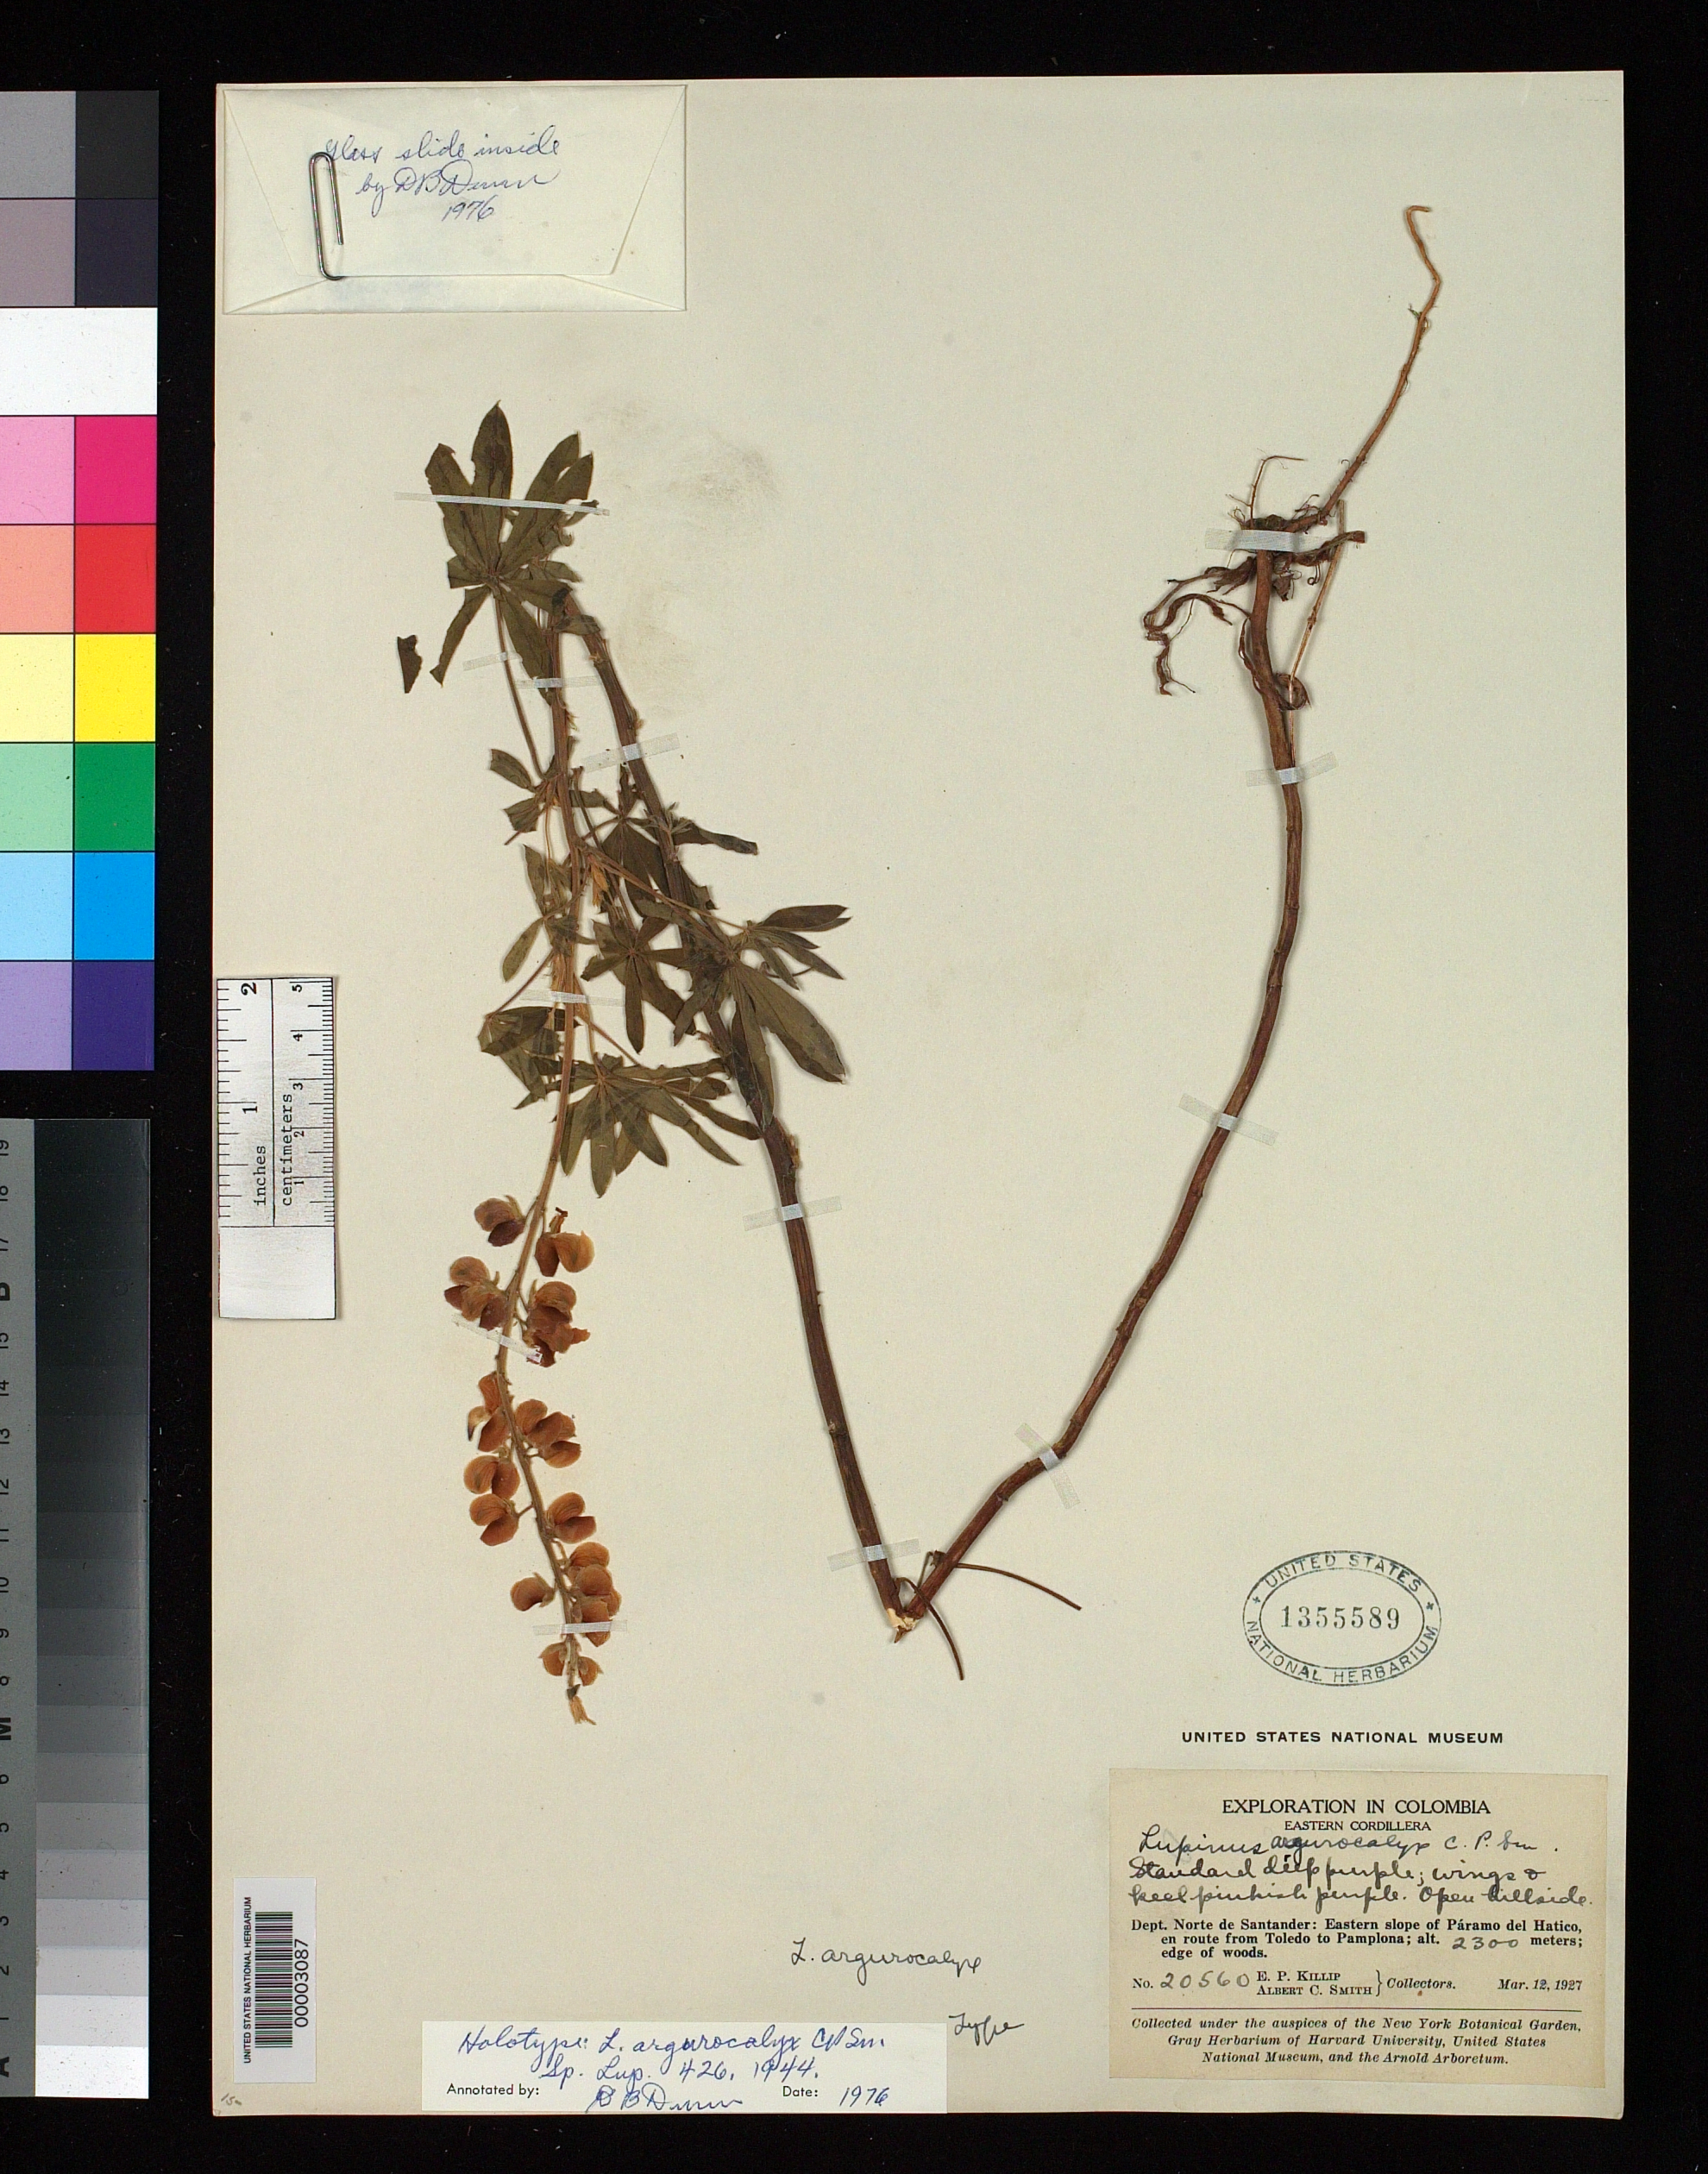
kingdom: Plantae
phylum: Tracheophyta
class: Magnoliopsida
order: Fabales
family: Fabaceae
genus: Lupinus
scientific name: Lupinus argurocalyx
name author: C.P. Sm.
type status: Holotype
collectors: E. P. Killip & A. C. Smith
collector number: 20560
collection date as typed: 12 Mar 1927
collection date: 1927-03-12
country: Colombia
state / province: Norte de Santander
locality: E slope of Hatico, between Toledo and Pamplona.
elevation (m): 2300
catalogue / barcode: US 1355589